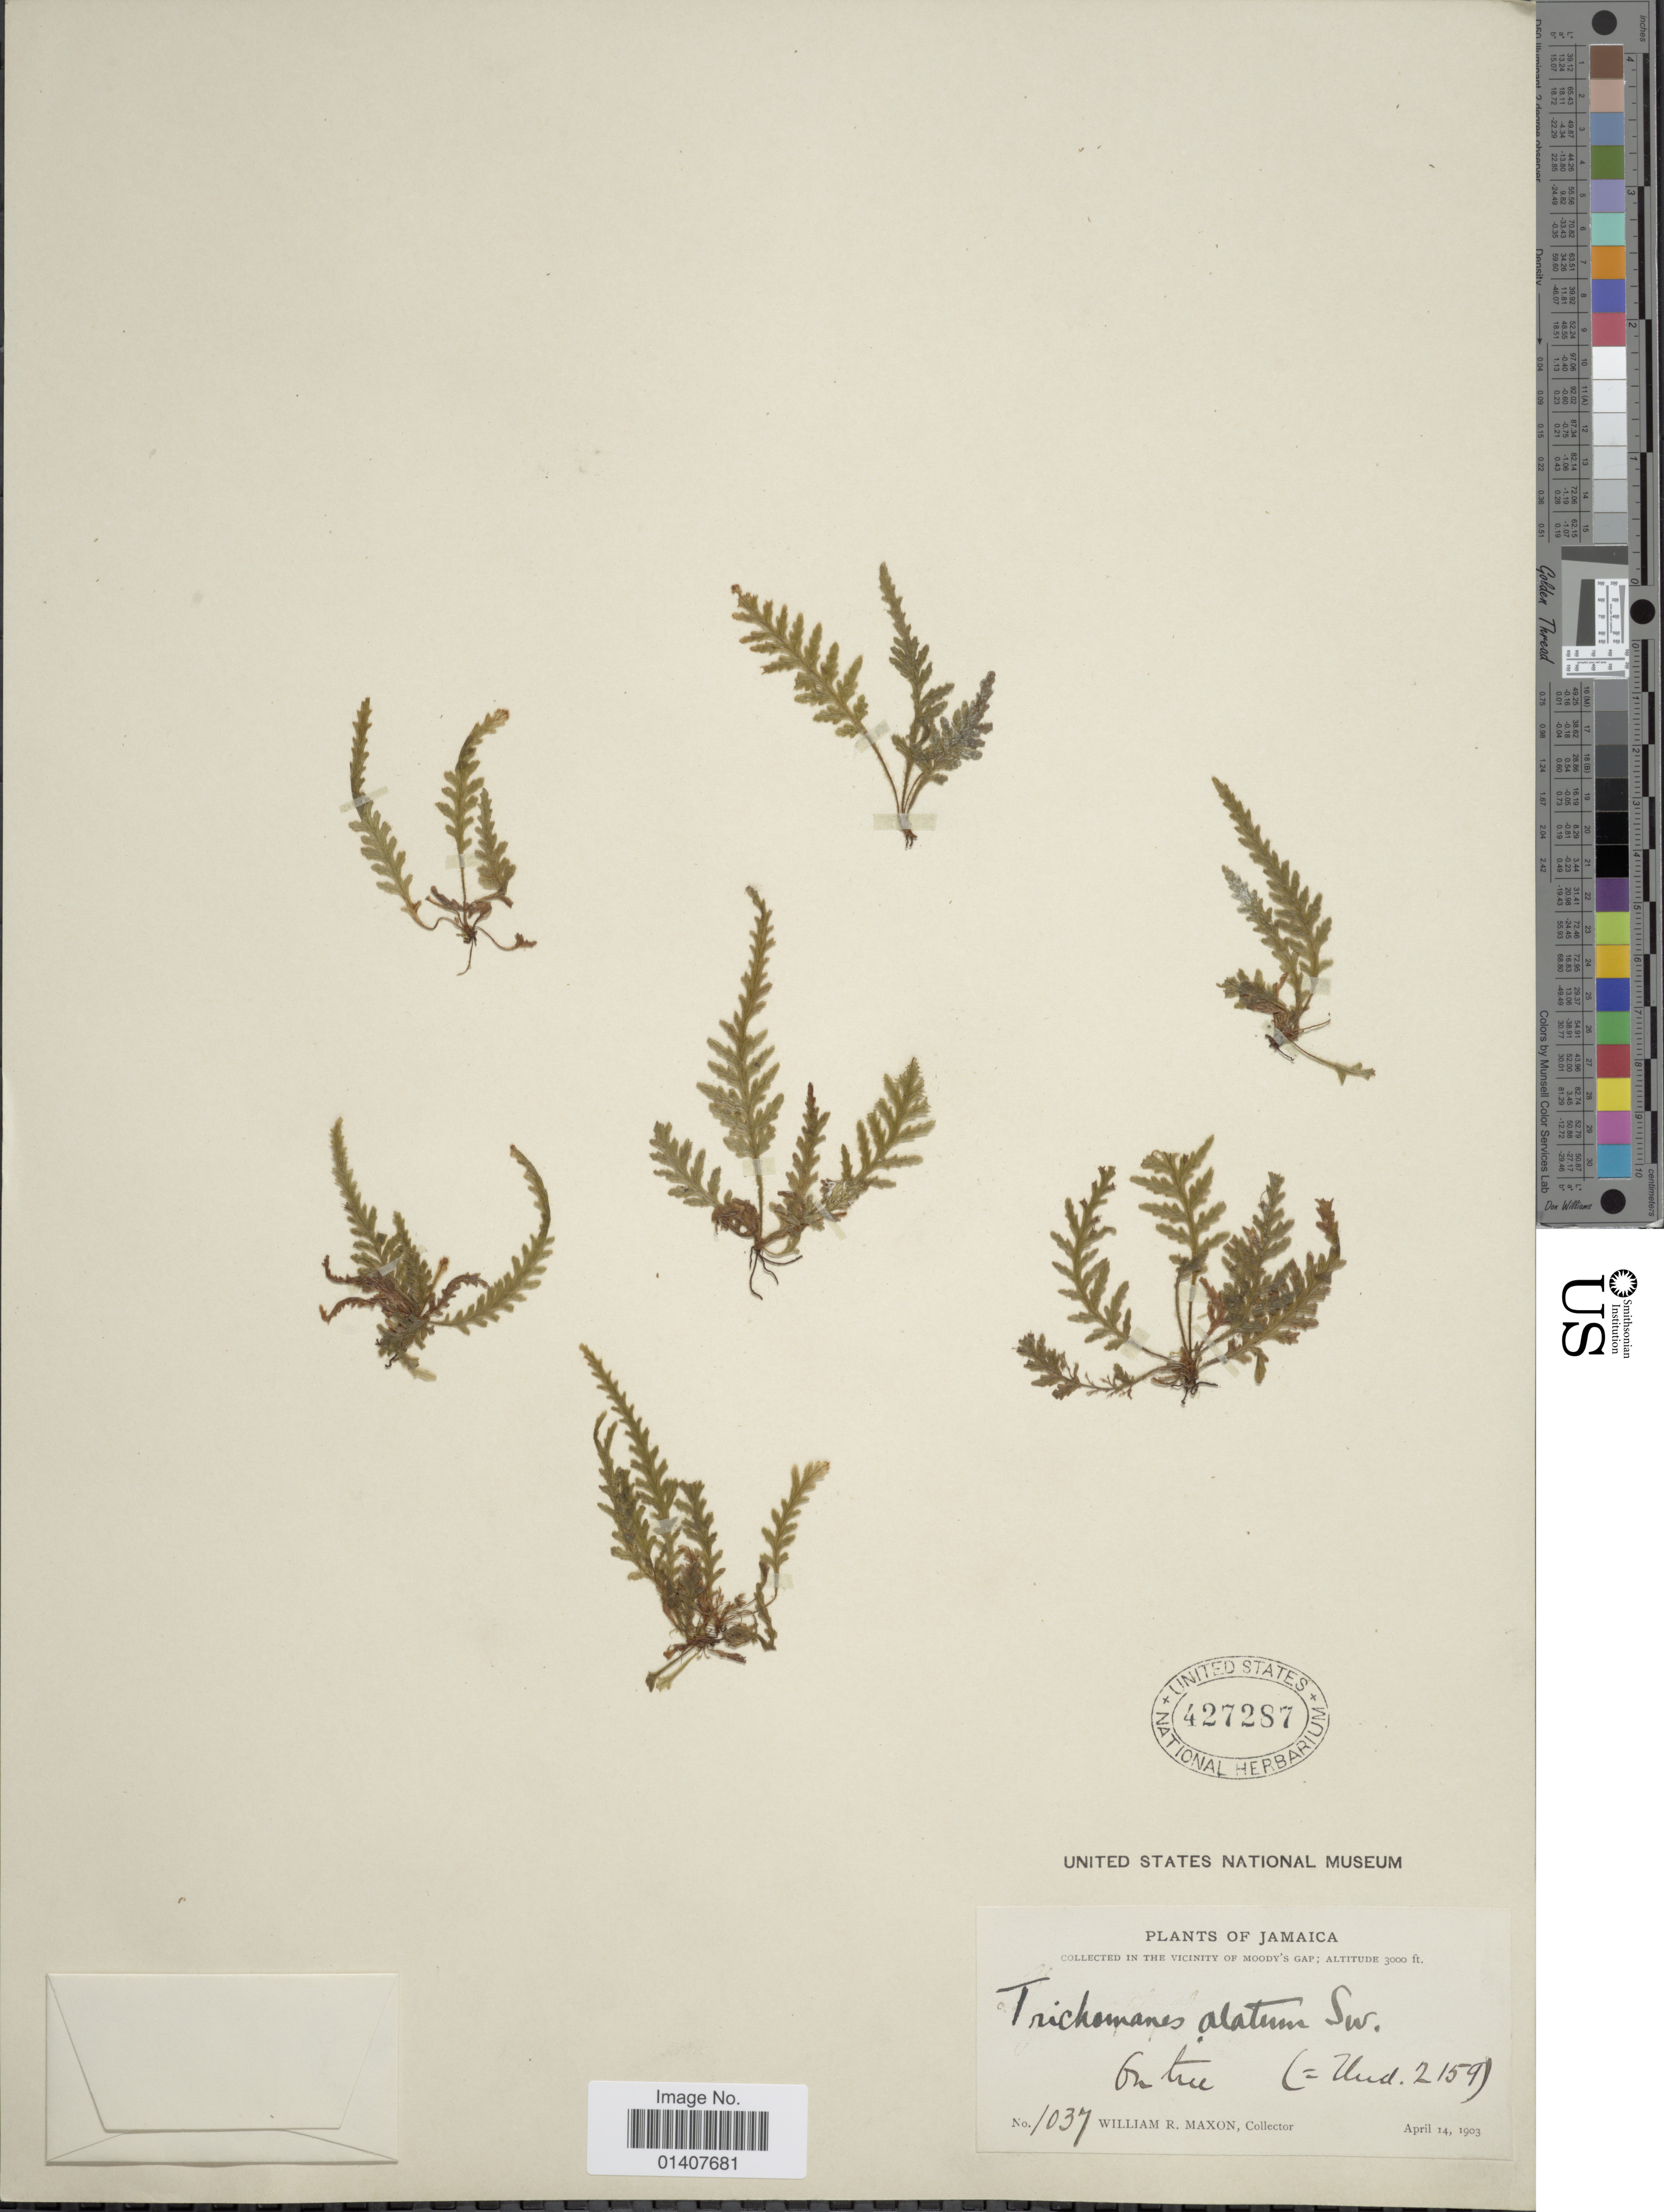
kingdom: Plantae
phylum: Tracheophyta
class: Polypodiopsida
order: Hymenophyllales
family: Hymenophyllaceae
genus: Trichomanes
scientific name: Trichomanes alatum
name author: Sw.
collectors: W. R. Maxon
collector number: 1037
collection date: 1903-04-14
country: Jamaica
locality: In the Vicinity of Moody's Gap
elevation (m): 914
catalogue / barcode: US 427287